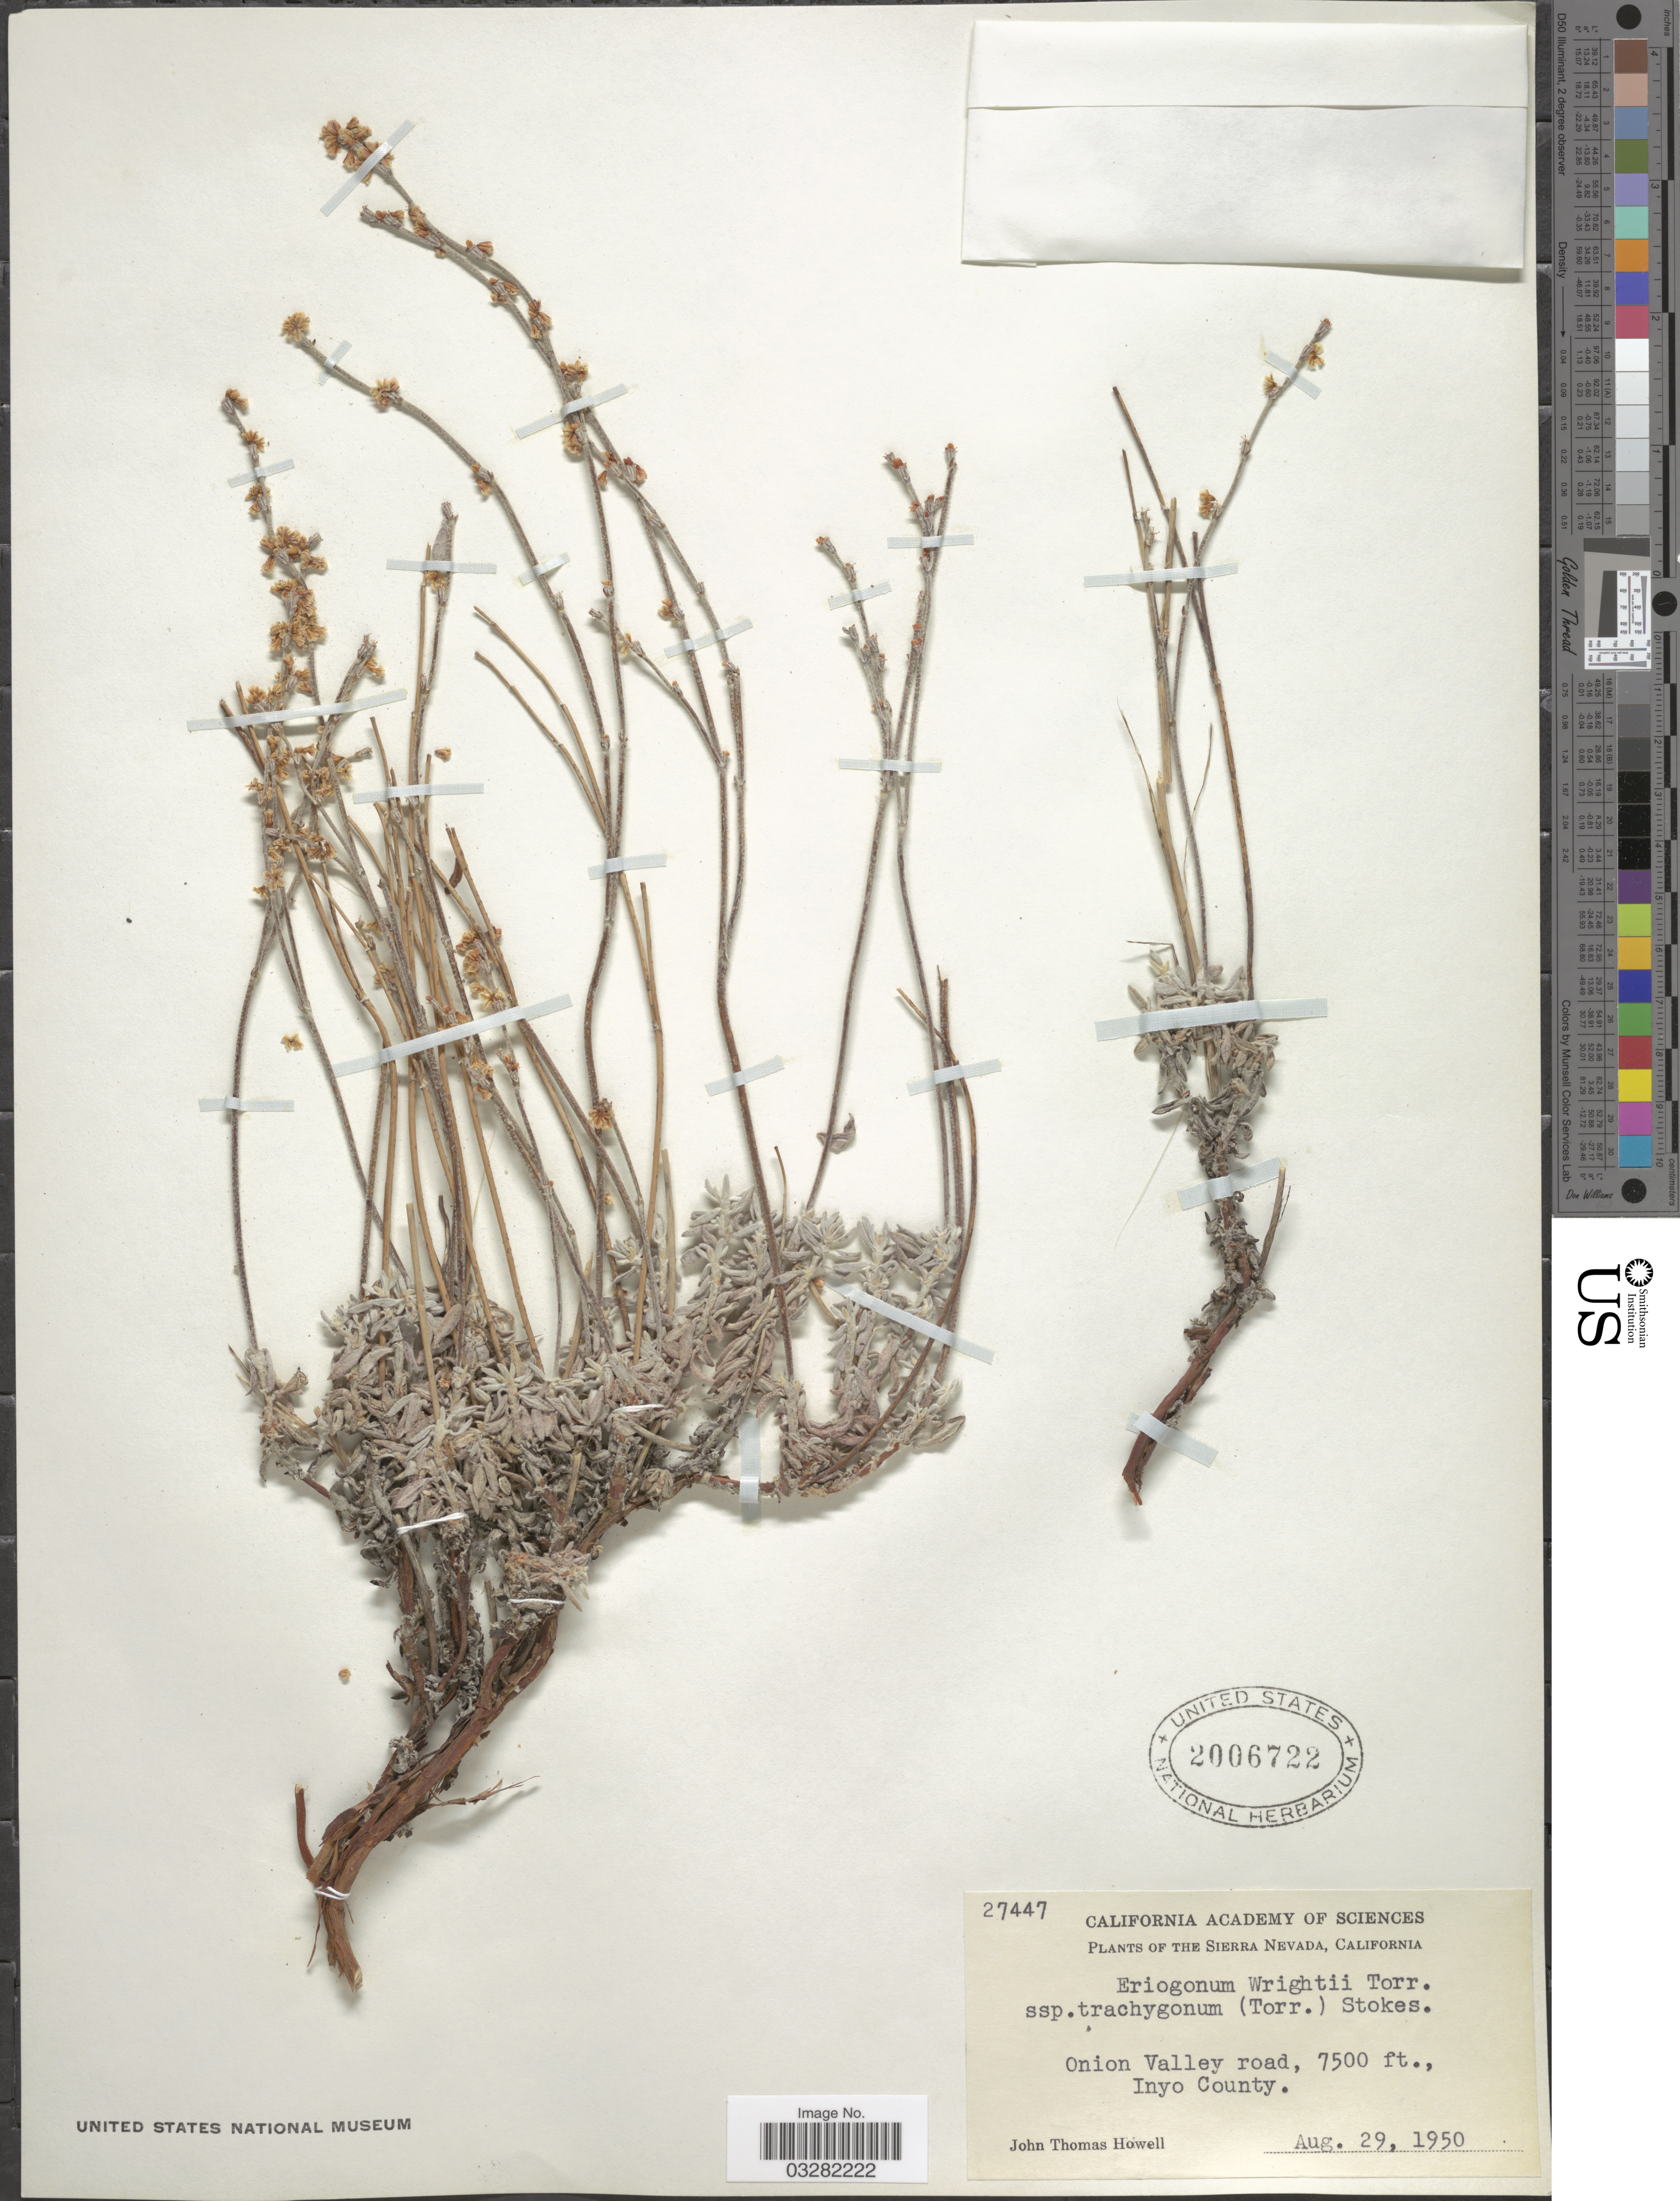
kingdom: Plantae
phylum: Tracheophyta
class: Magnoliopsida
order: Caryophyllales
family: Polygonaceae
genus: Eriogonum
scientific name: Eriogonum wrightii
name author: Torr. ex Benth. in DC.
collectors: J. T. Howell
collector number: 27447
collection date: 1950-08-29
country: United States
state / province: California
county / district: Inyo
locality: Sierra Nevada. Onion Valley road, Inyo County.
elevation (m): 2286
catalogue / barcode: US 2006722